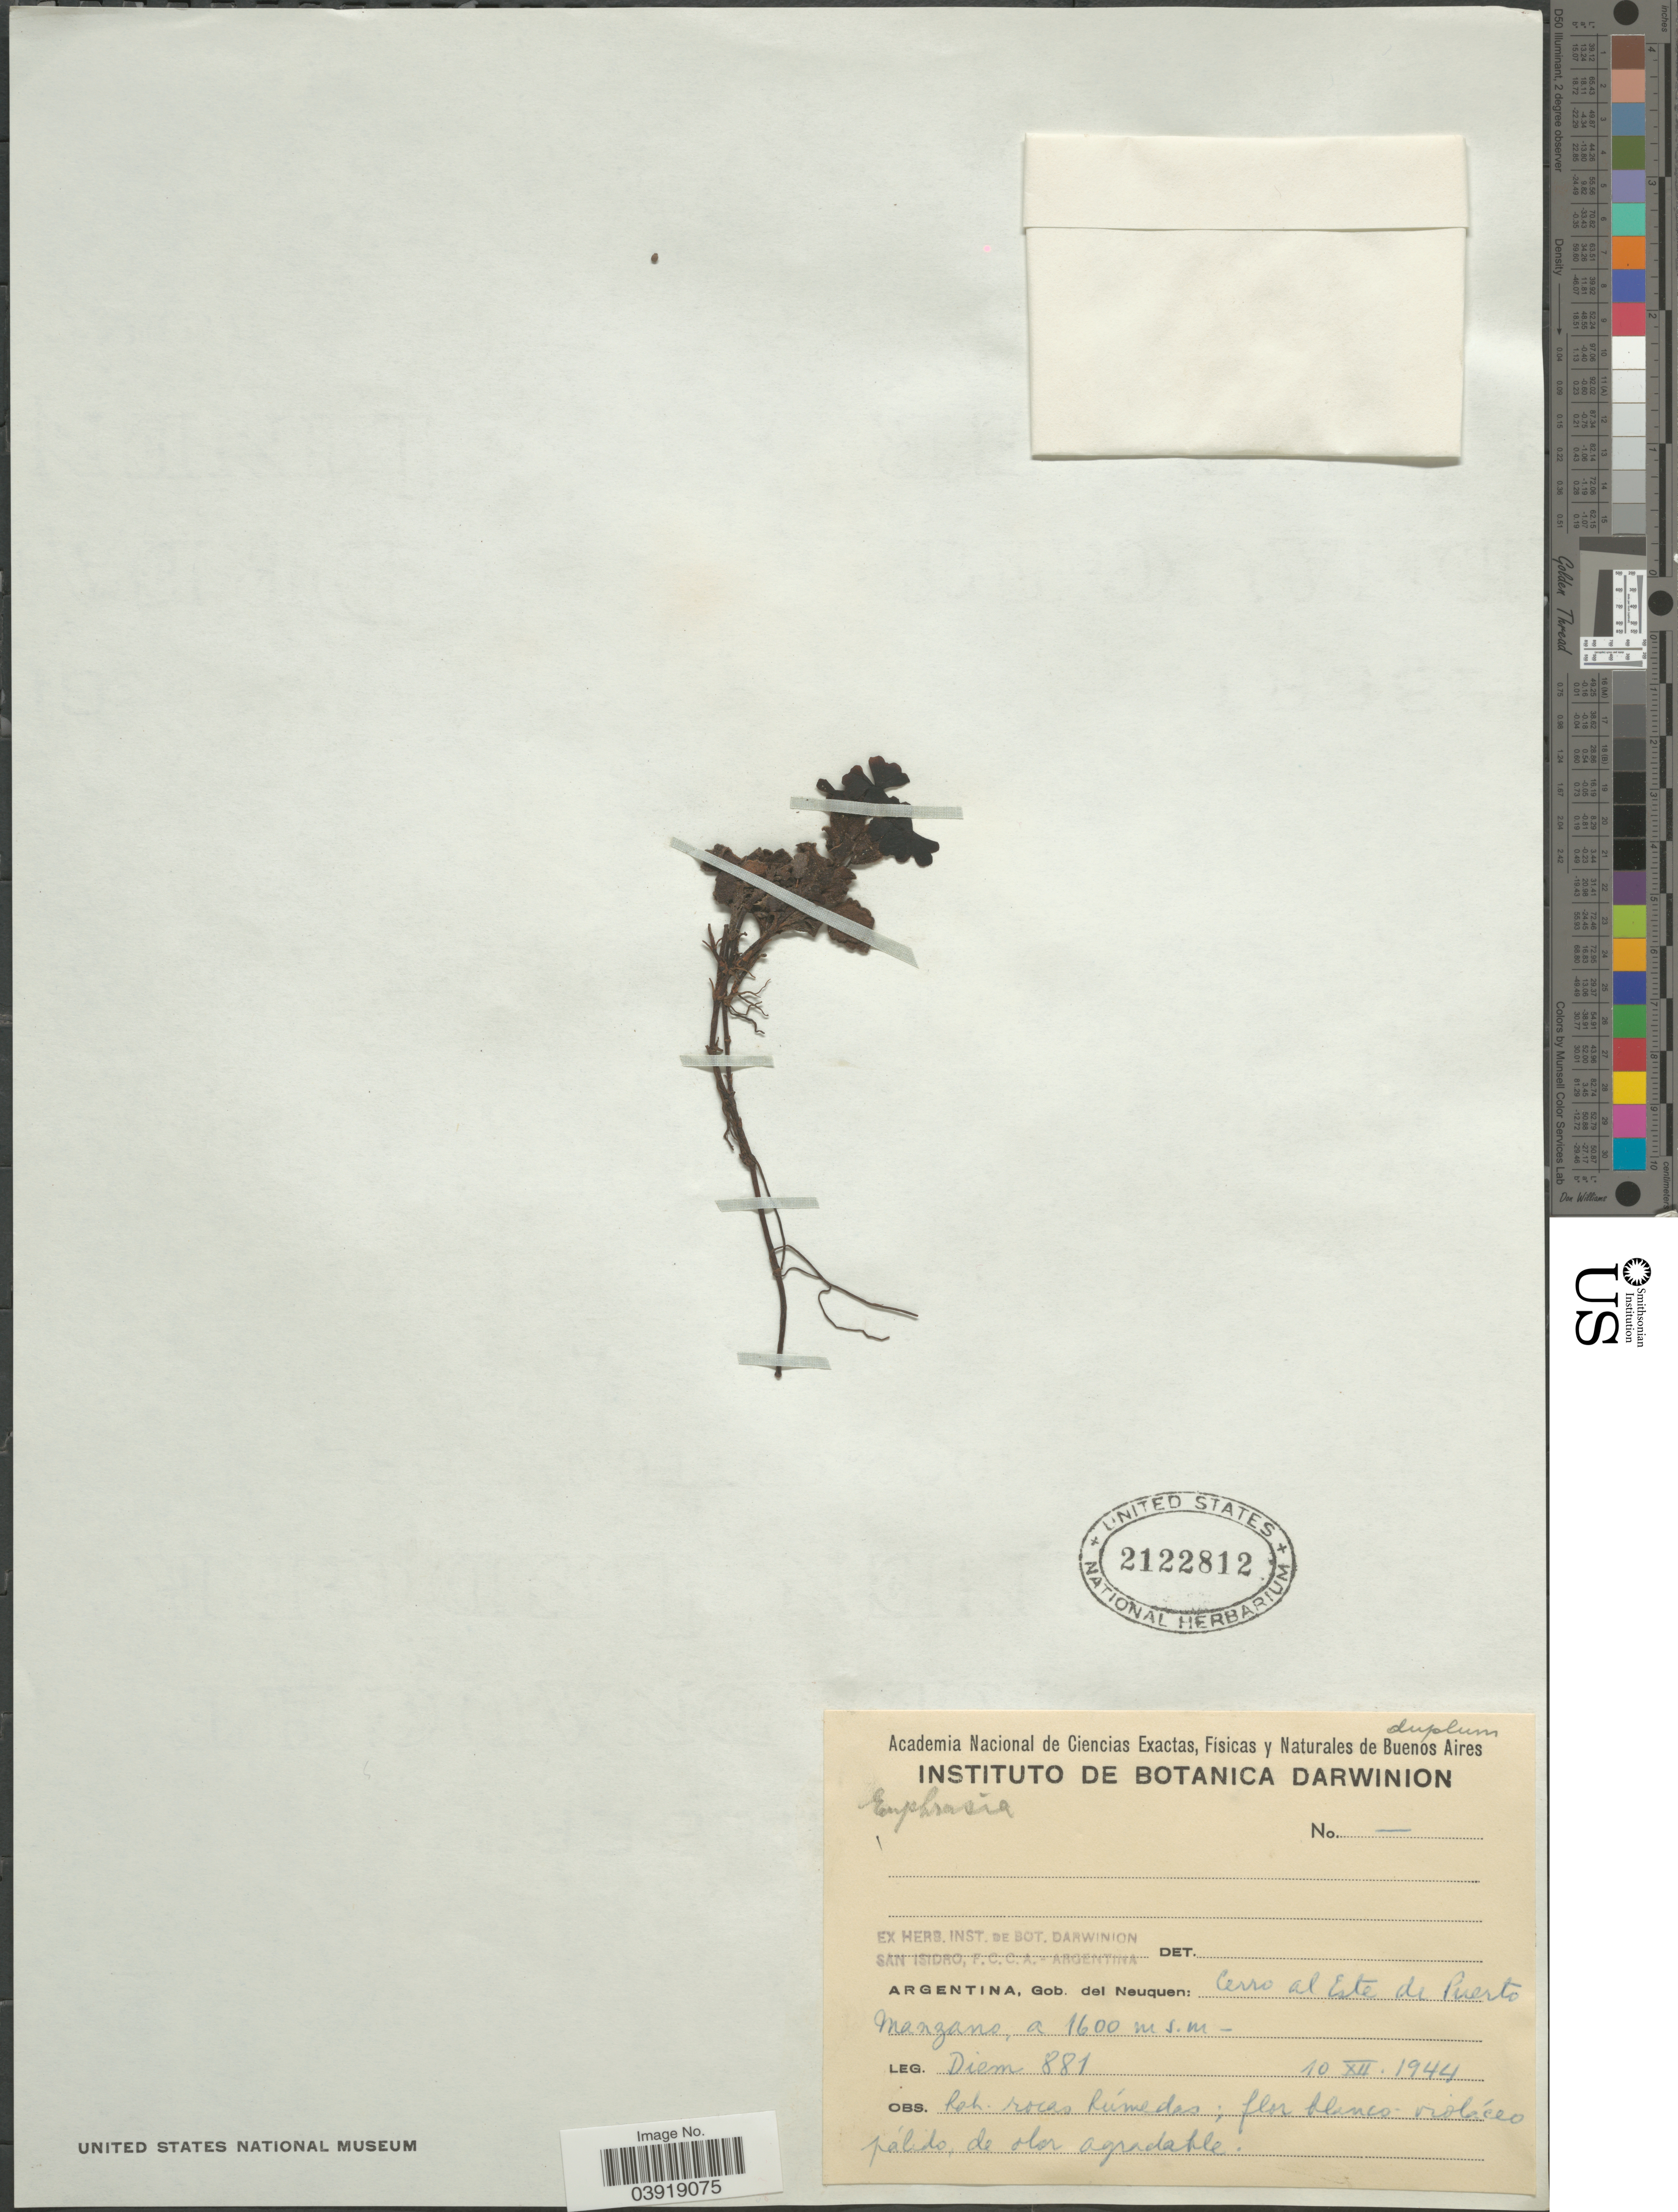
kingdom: Plantae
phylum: Tracheophyta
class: Magnoliopsida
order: Lamiales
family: Orobanchaceae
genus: Euphrasia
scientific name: Euphrasia sp.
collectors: Diem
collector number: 881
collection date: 1944-12-10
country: Argentina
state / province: Neuquen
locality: Gob. del Neuquen: Cerro al Este de Puerto Manzano.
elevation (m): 1600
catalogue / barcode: US 2122812